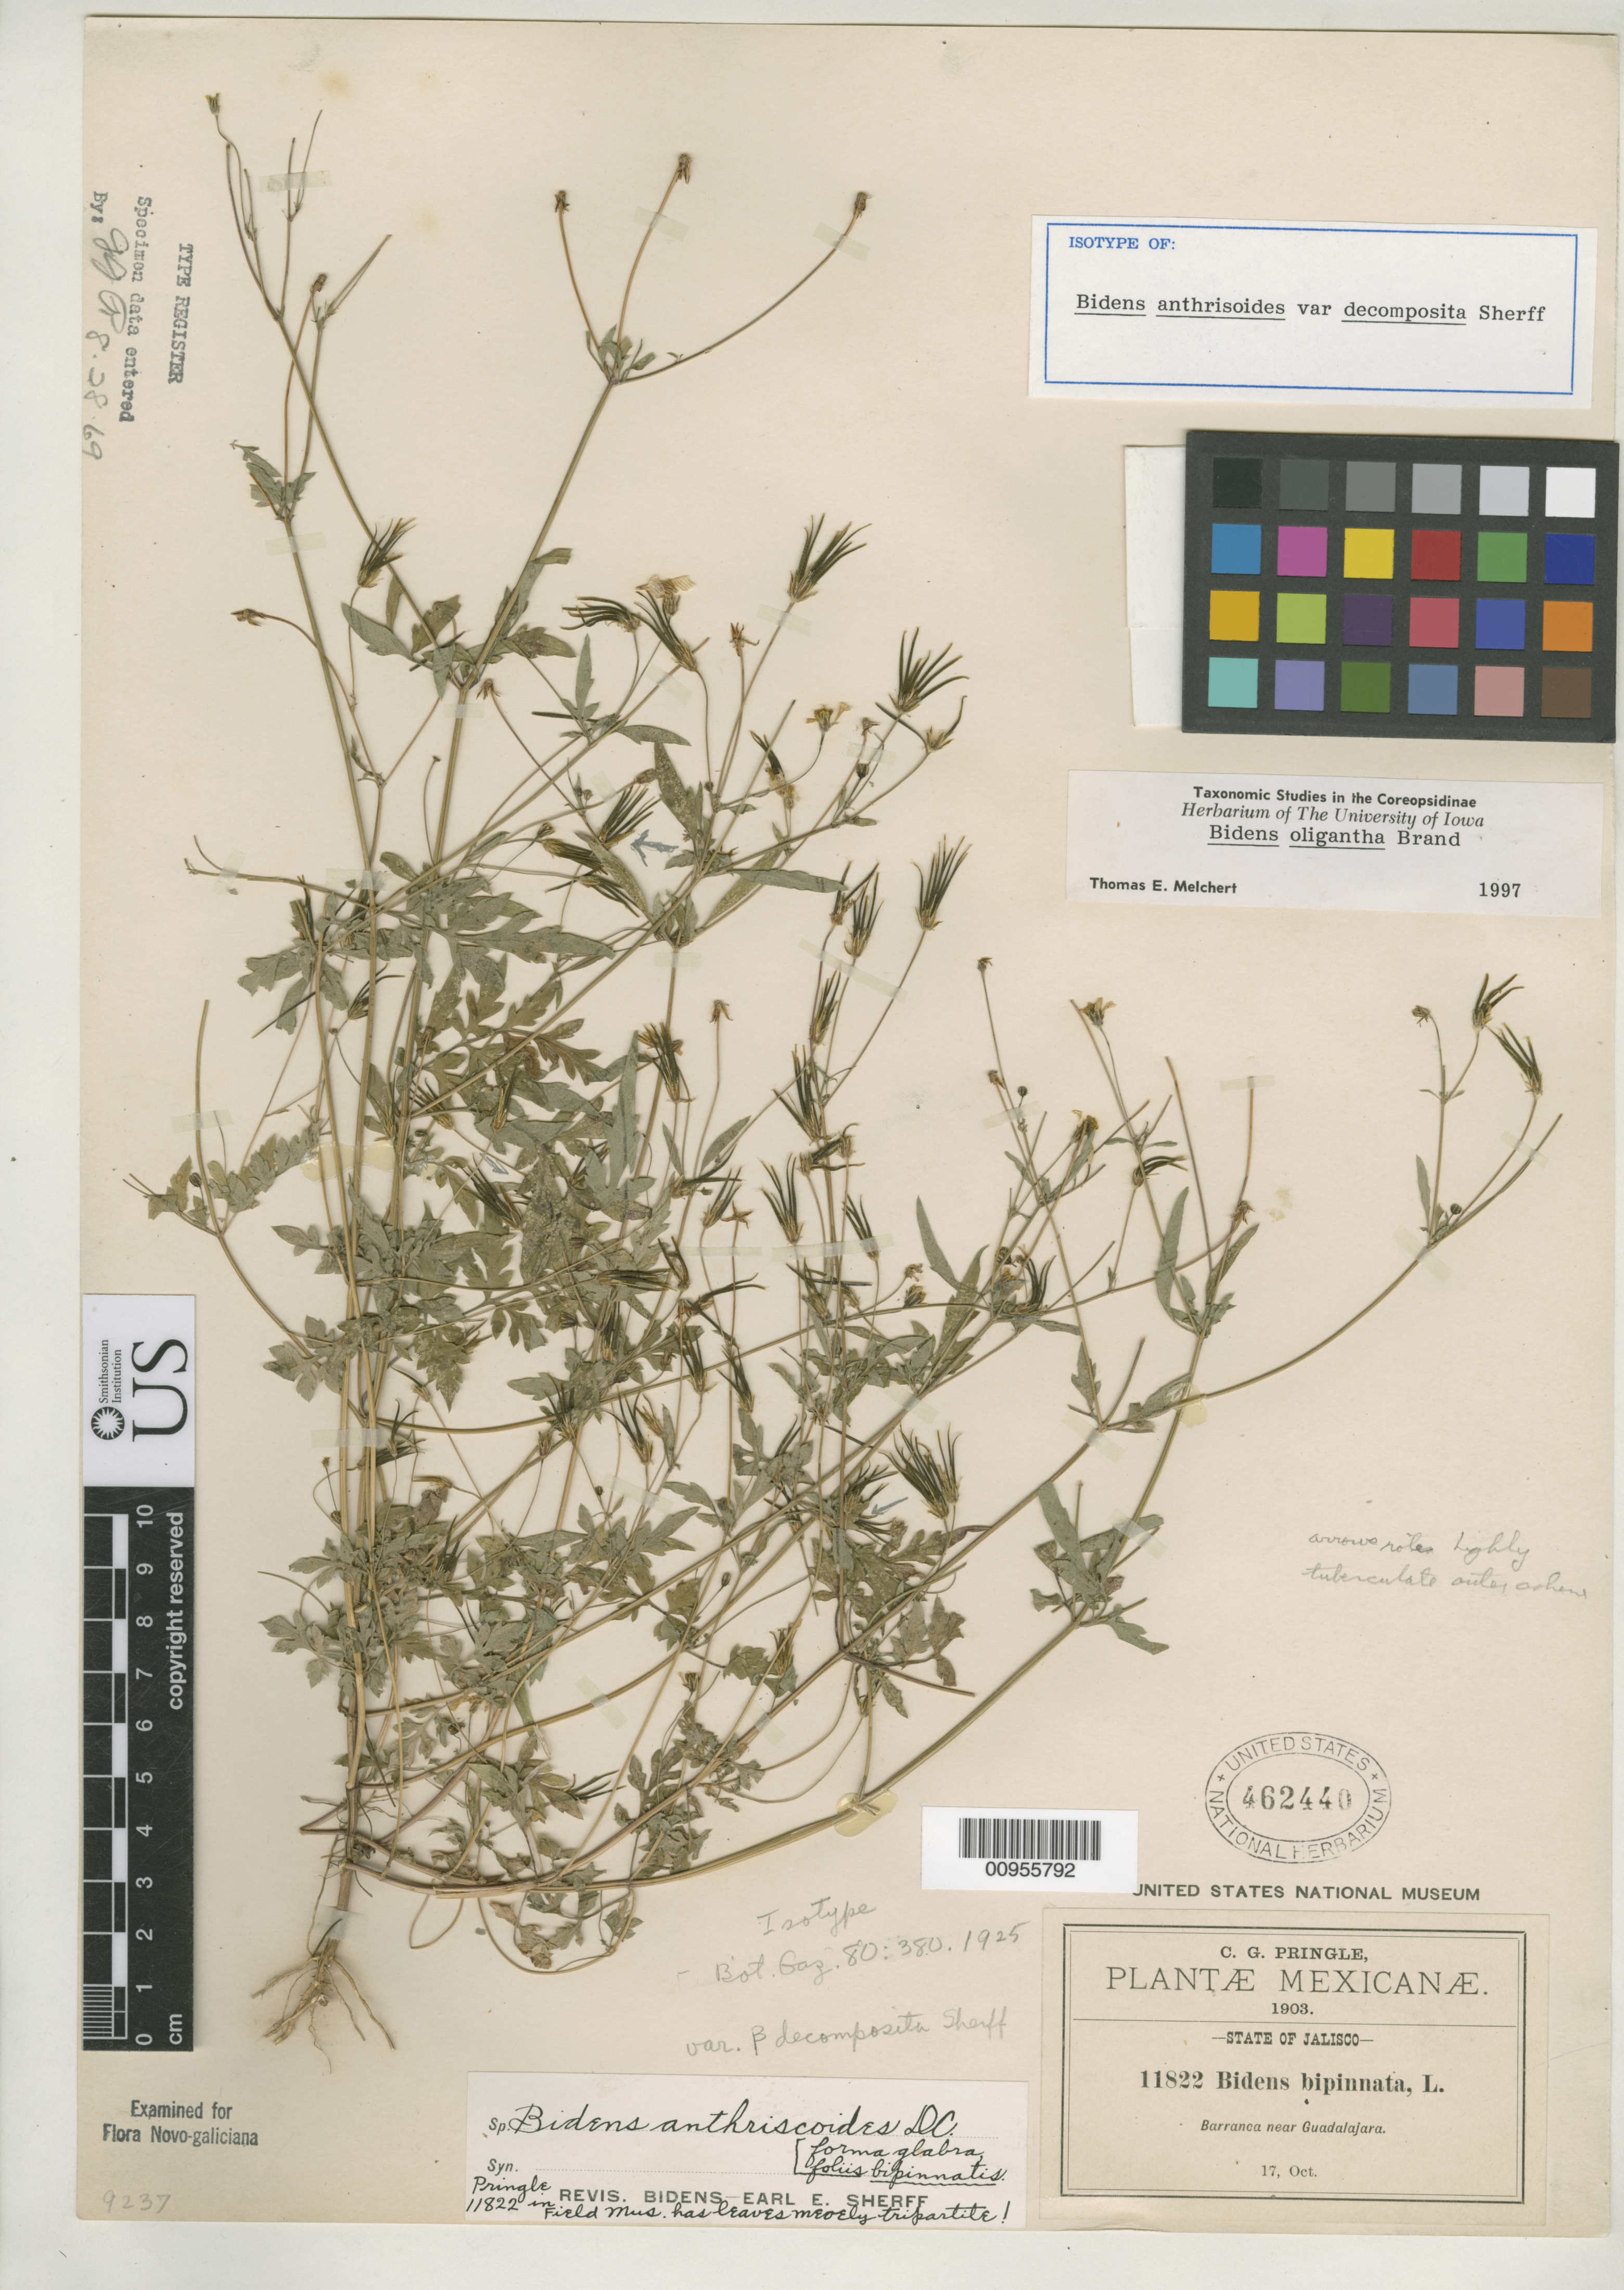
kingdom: Plantae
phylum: Tracheophyta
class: Magnoliopsida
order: Asterales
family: Asteraceae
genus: Bidens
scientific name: Bidens anthriscoides var. decomposita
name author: Sherff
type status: Isotype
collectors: C. G. Pringle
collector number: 11822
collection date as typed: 17 Oct 1903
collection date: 1903-10-17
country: Mexico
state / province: Jalisco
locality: Guadalajara.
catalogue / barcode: US 462440